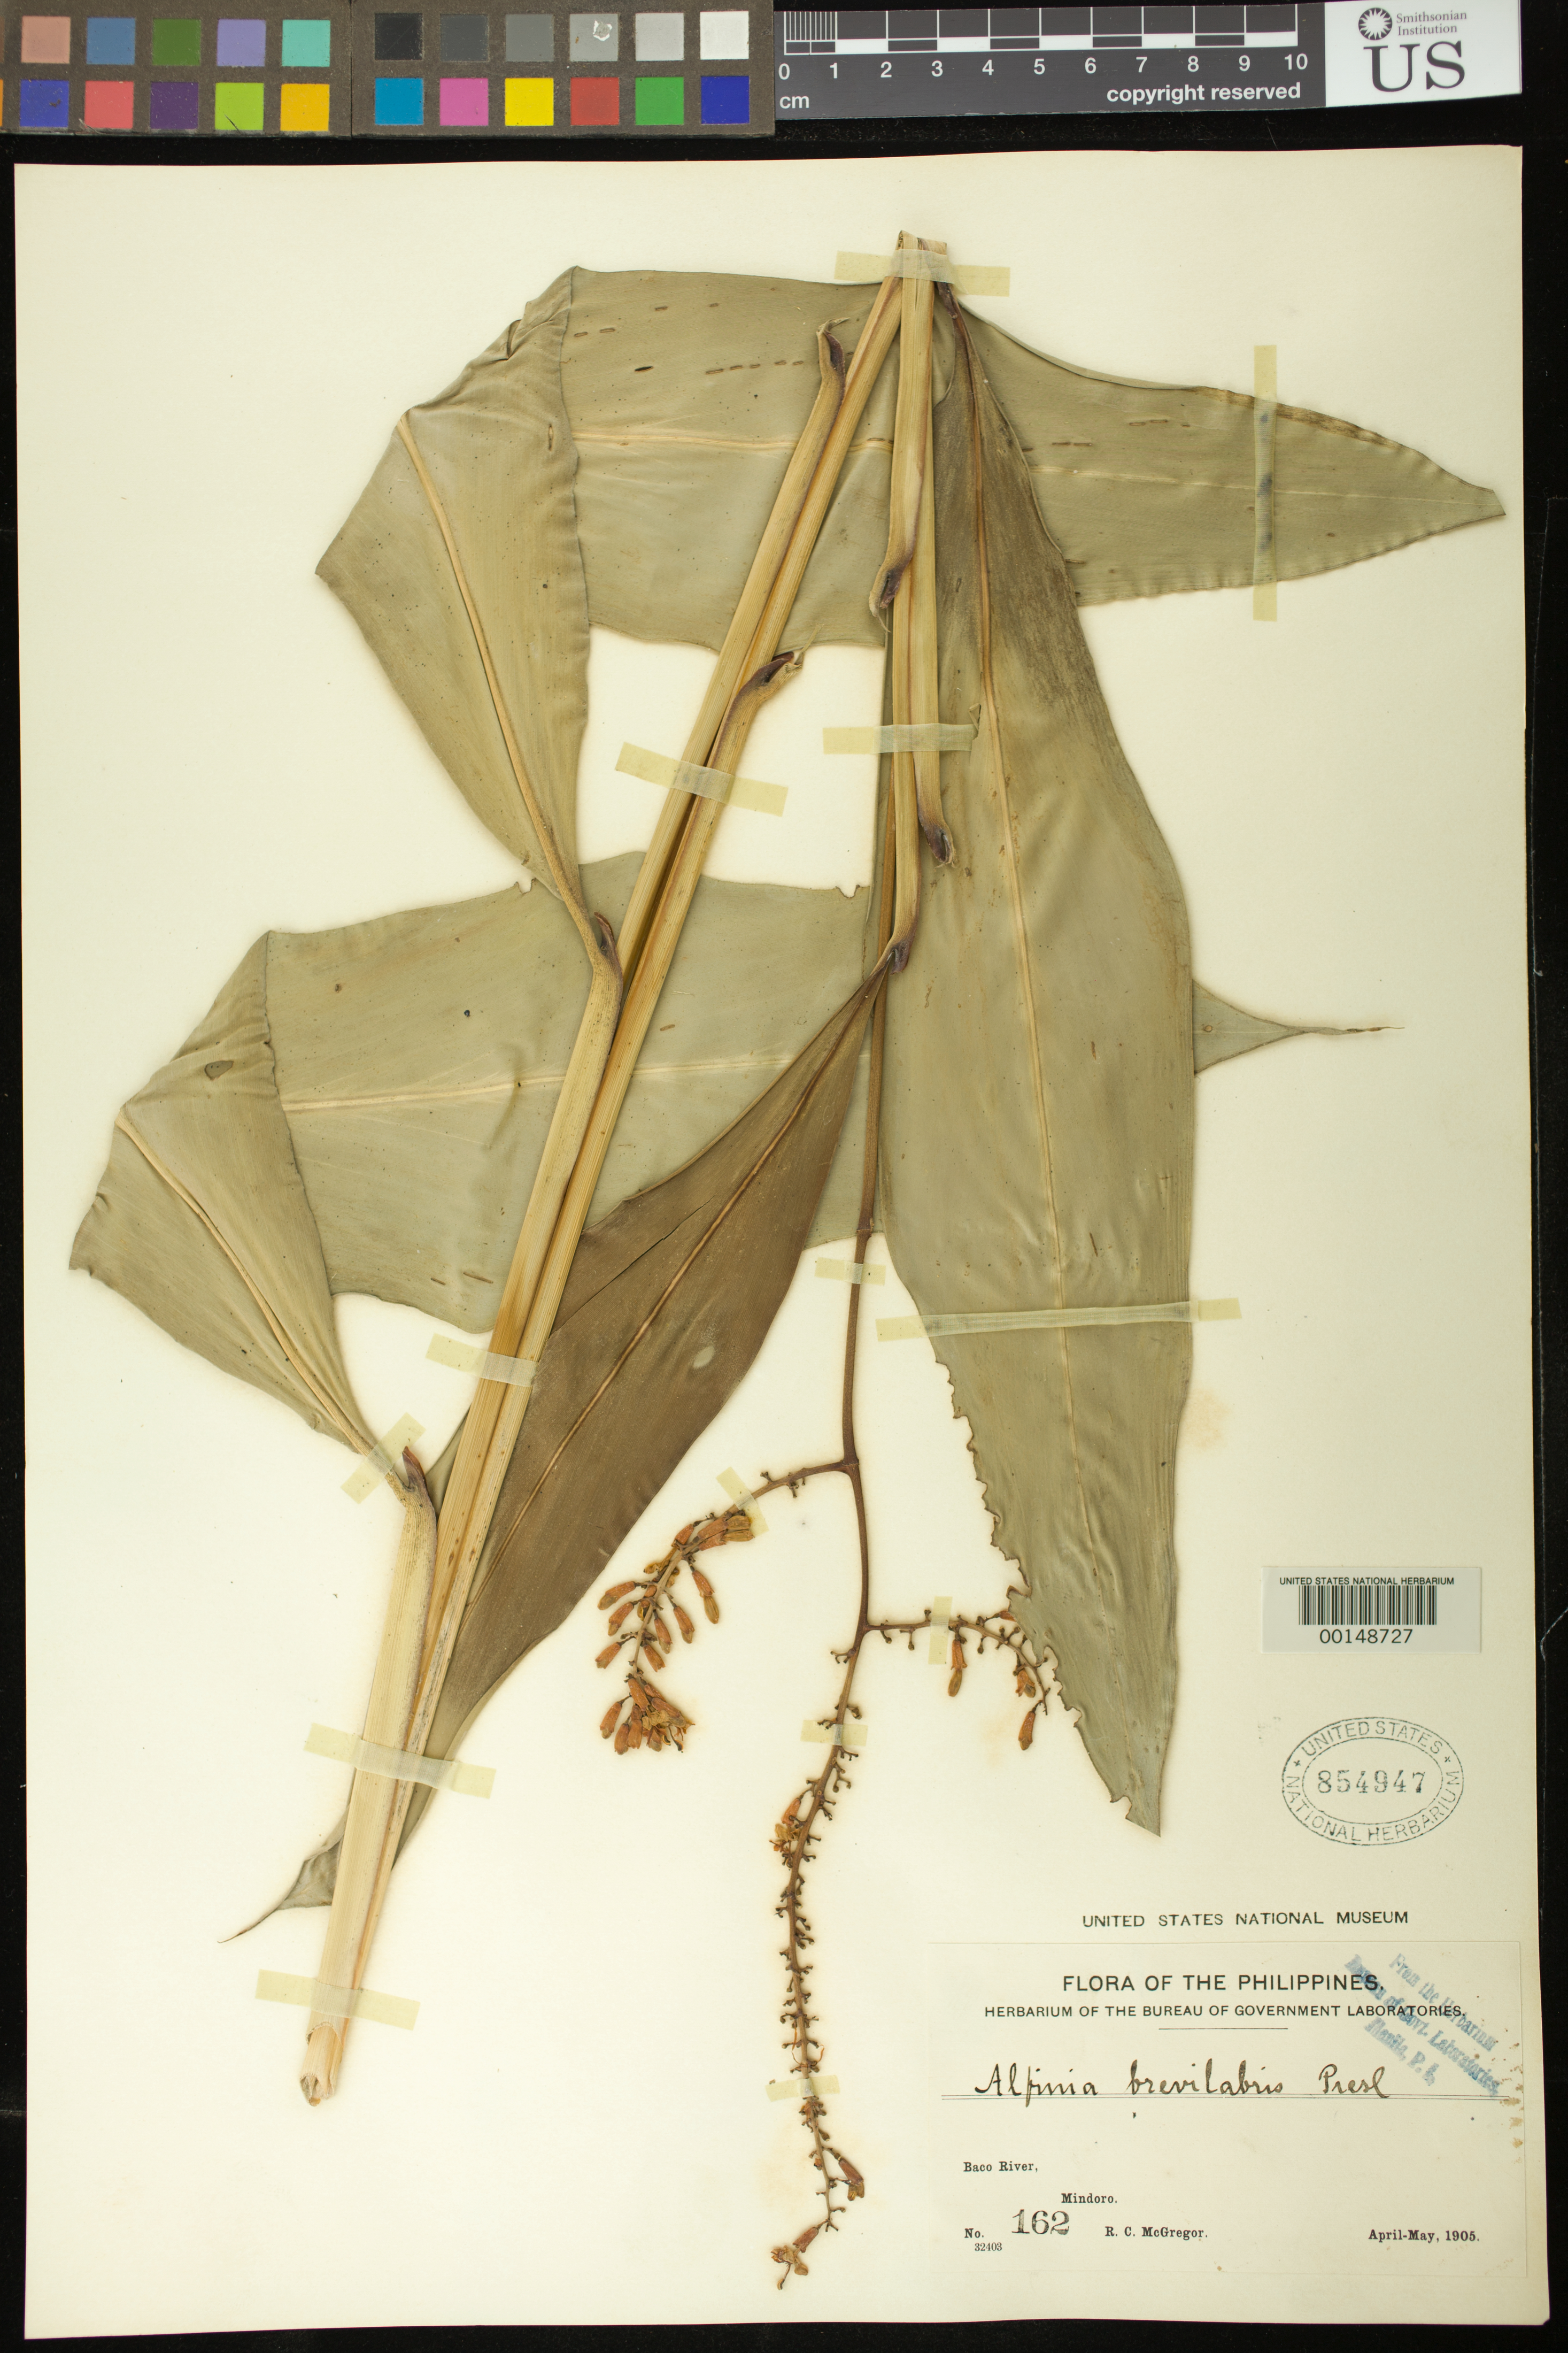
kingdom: Plantae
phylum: Tracheophyta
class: Liliopsida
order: Zingiberales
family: Zingiberaceae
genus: Alpinia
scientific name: Alpinia brevilabris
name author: C. Presl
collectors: R. C. McGregor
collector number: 162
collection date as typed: Apr 1905 to -- May 1905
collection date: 1905-04/1905-05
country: Philippines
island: Mindoro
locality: Baco River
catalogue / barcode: US 854947